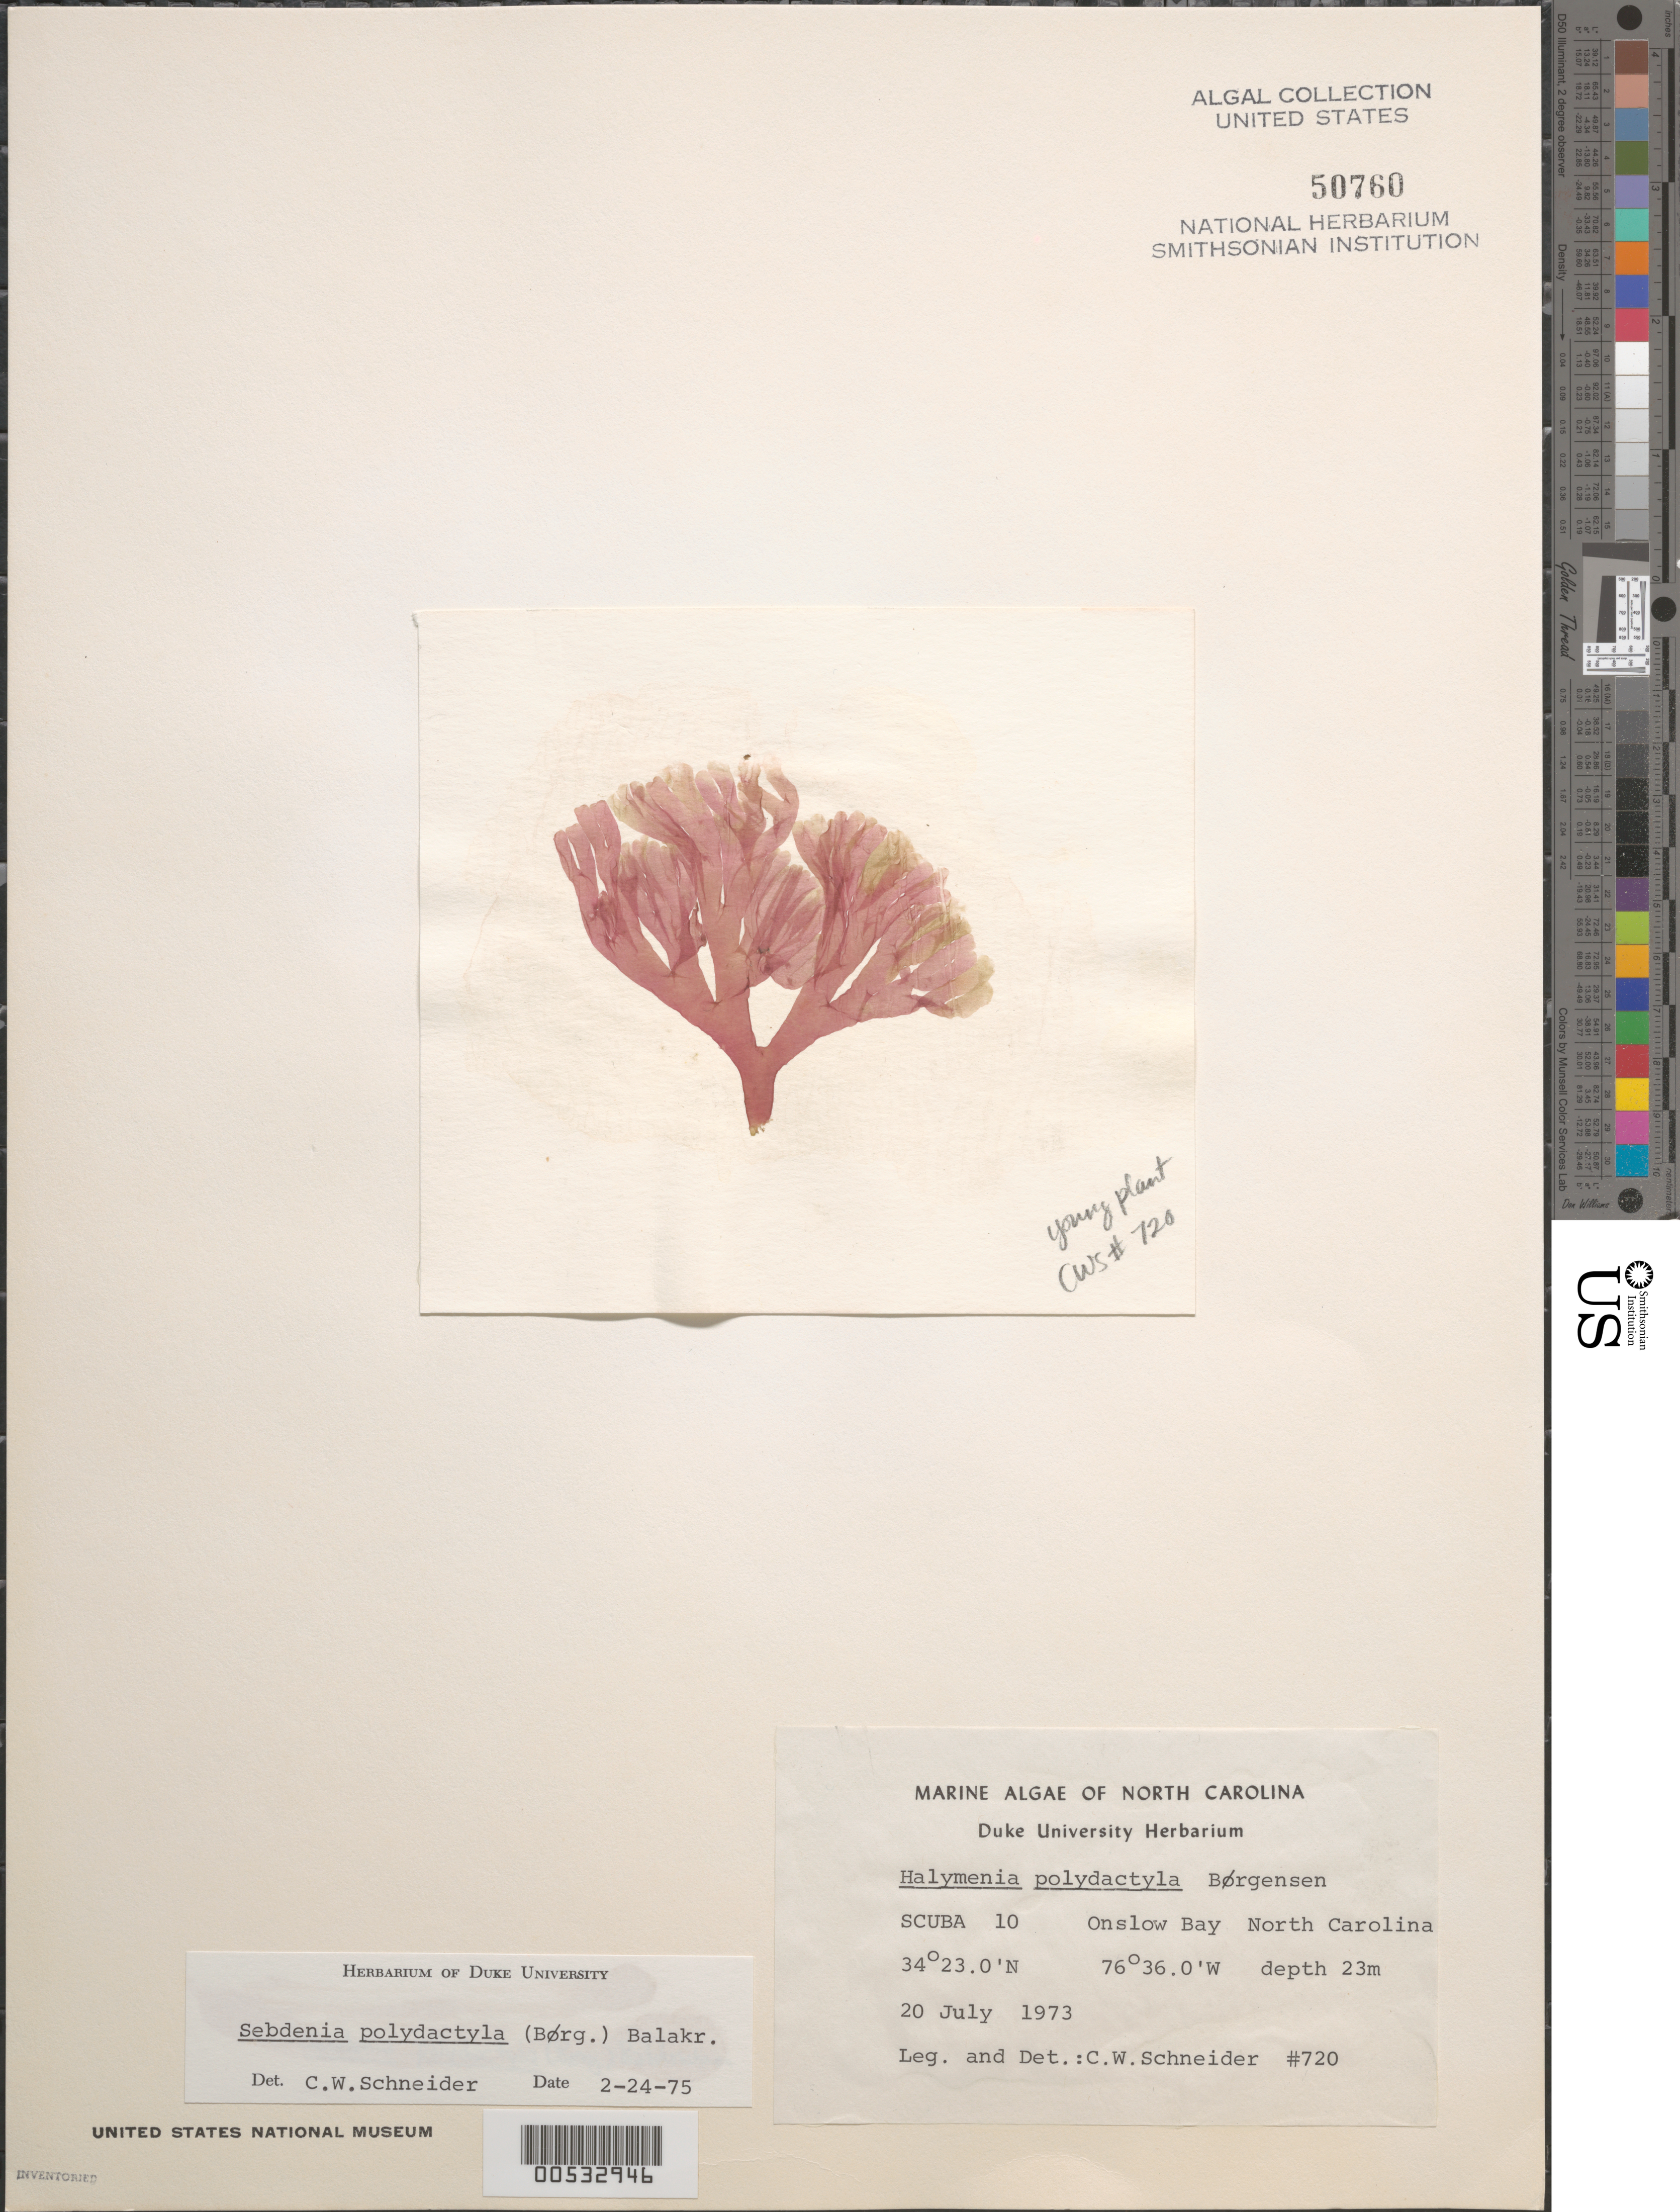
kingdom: Plantae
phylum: Rhodophyta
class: Florideophyceae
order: Sebdeniales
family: Sebdeniaceae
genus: Sebdenia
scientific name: Sebdenia polydactyla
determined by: Schneider, C. W.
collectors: C. W. Schneider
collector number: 720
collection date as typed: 20 Jul 1973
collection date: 1973-07-20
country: United States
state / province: North Carolina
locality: Onslow Bay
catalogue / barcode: US 50760